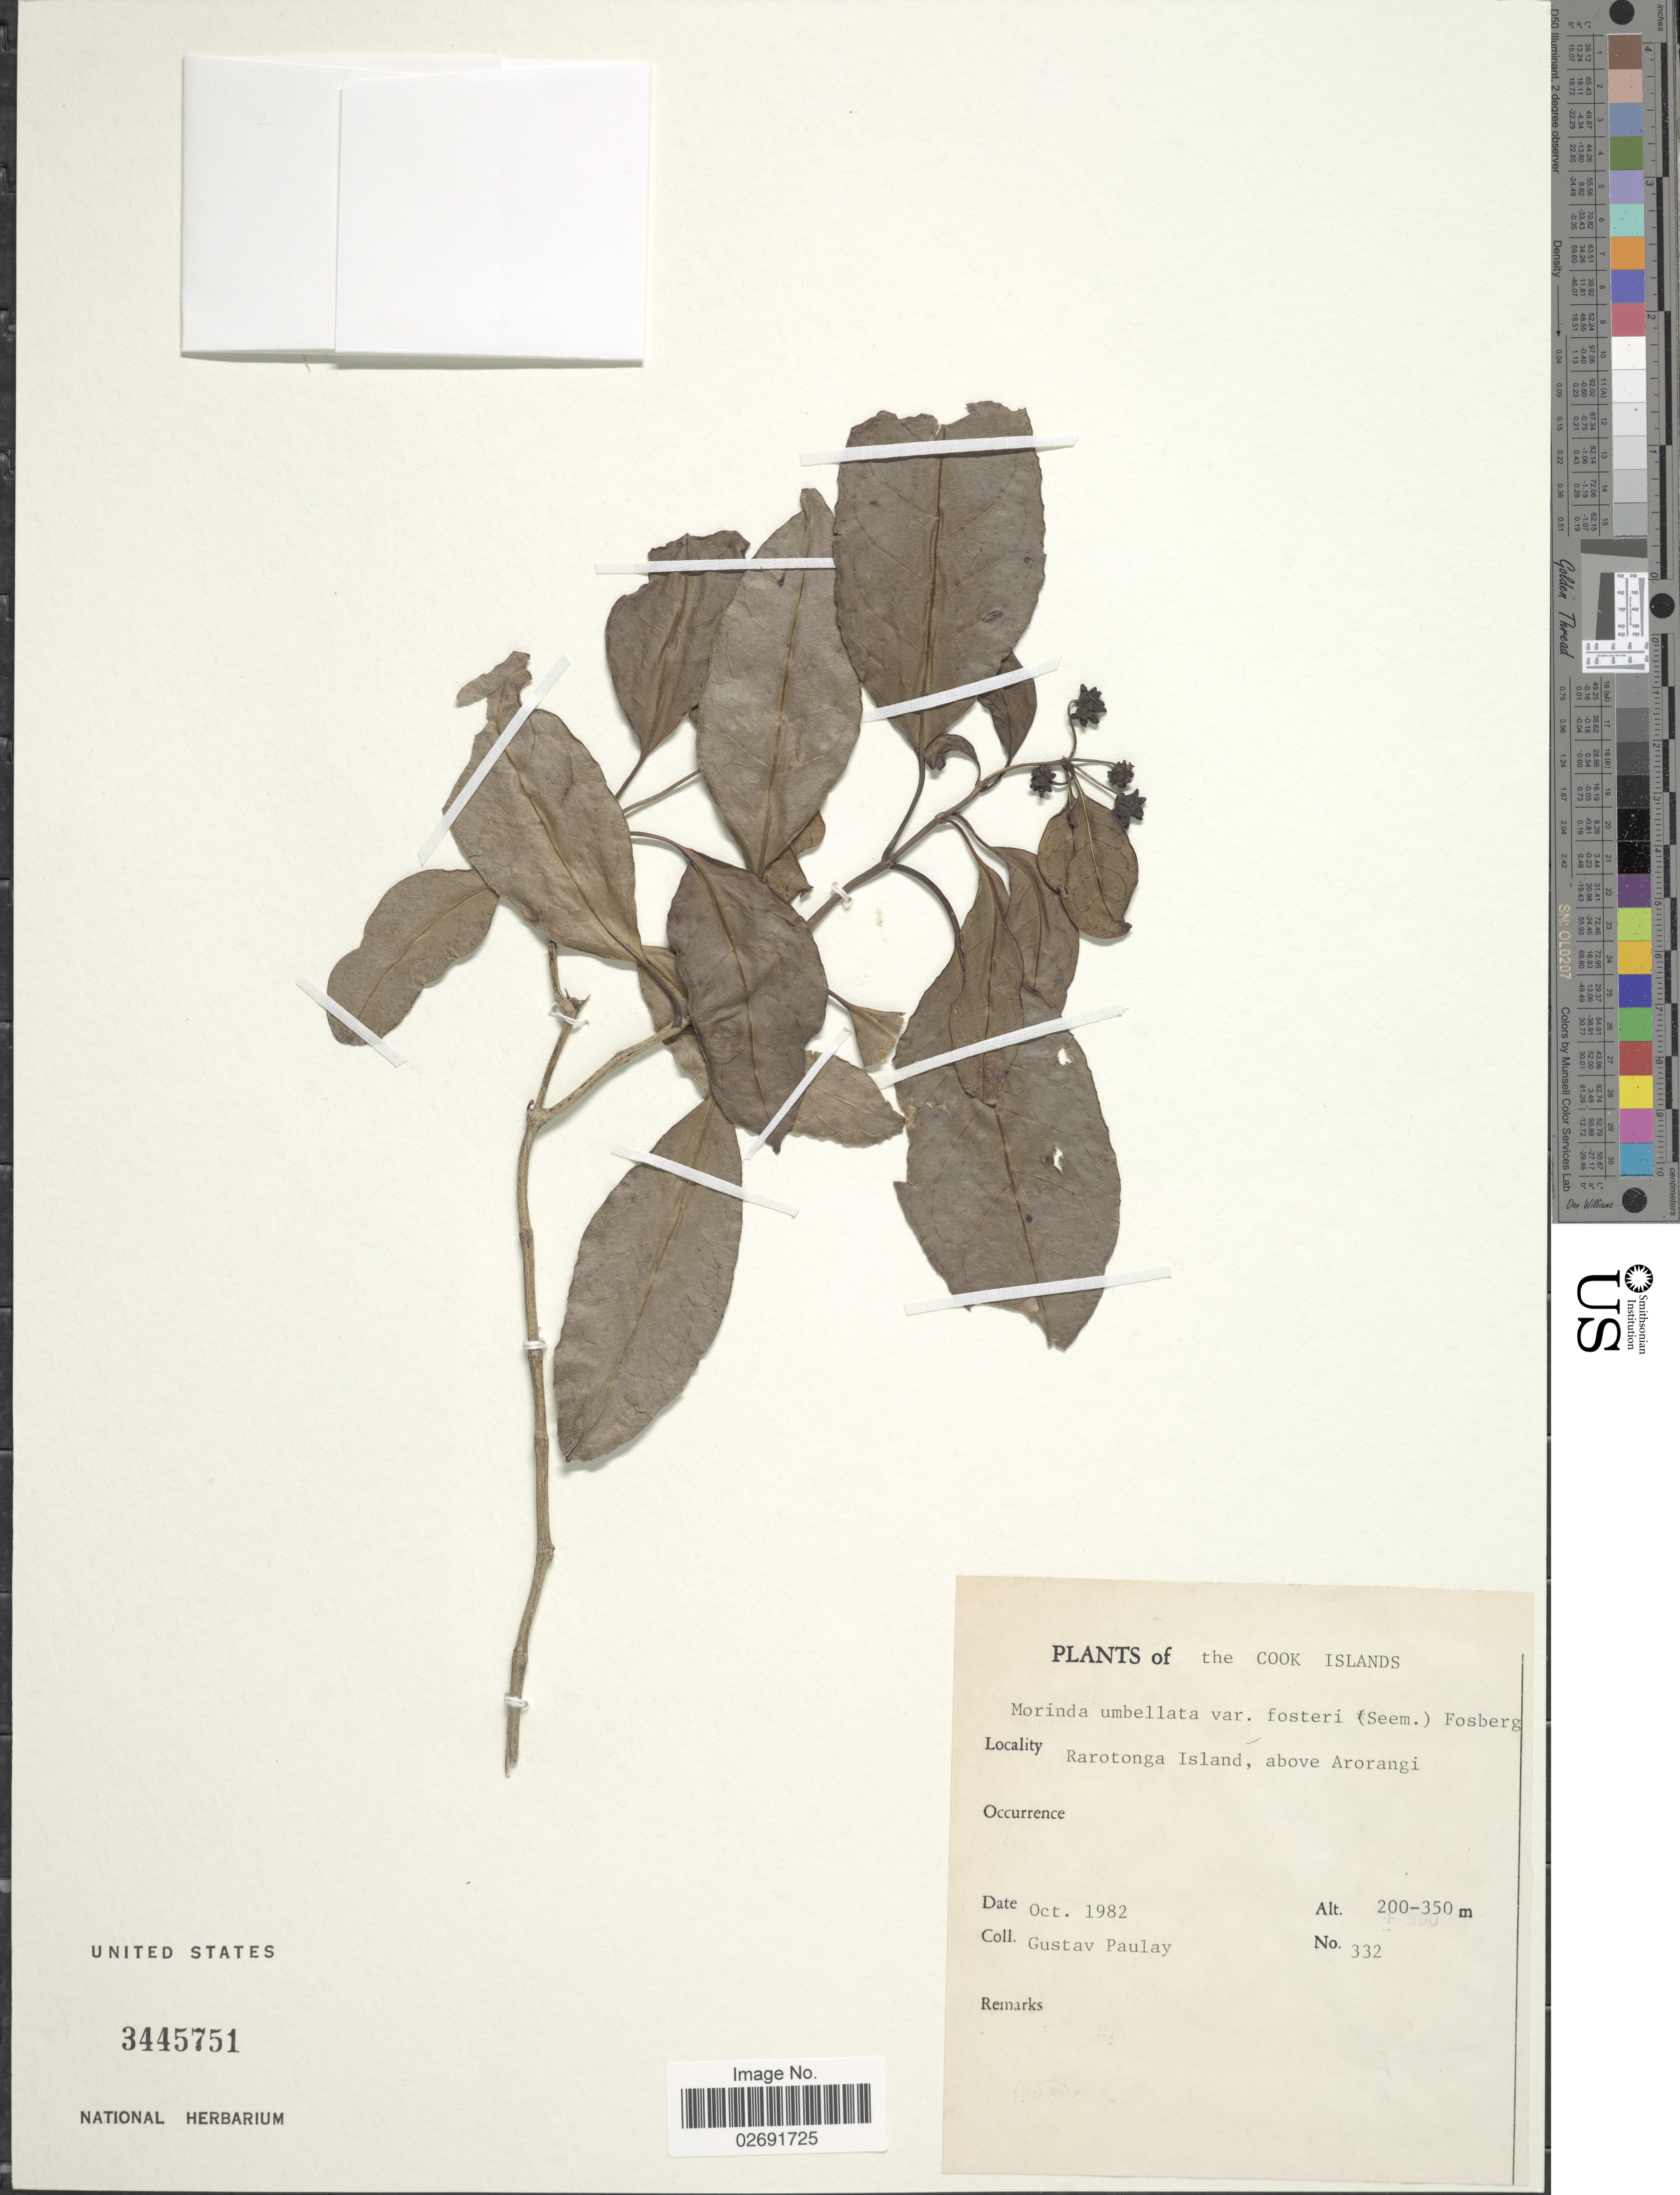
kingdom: Plantae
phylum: Tracheophyta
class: Magnoliopsida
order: Gentianales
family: Rubiaceae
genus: Gynochthodes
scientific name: Gynochthodes umbellata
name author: (L.) Razafim. & B. Bremer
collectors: G. Paulay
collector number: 332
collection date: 1982-10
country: Cook Islands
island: Rarotonga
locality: Rarotonga Island, above Arorangi.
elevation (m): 200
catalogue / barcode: US 3445751